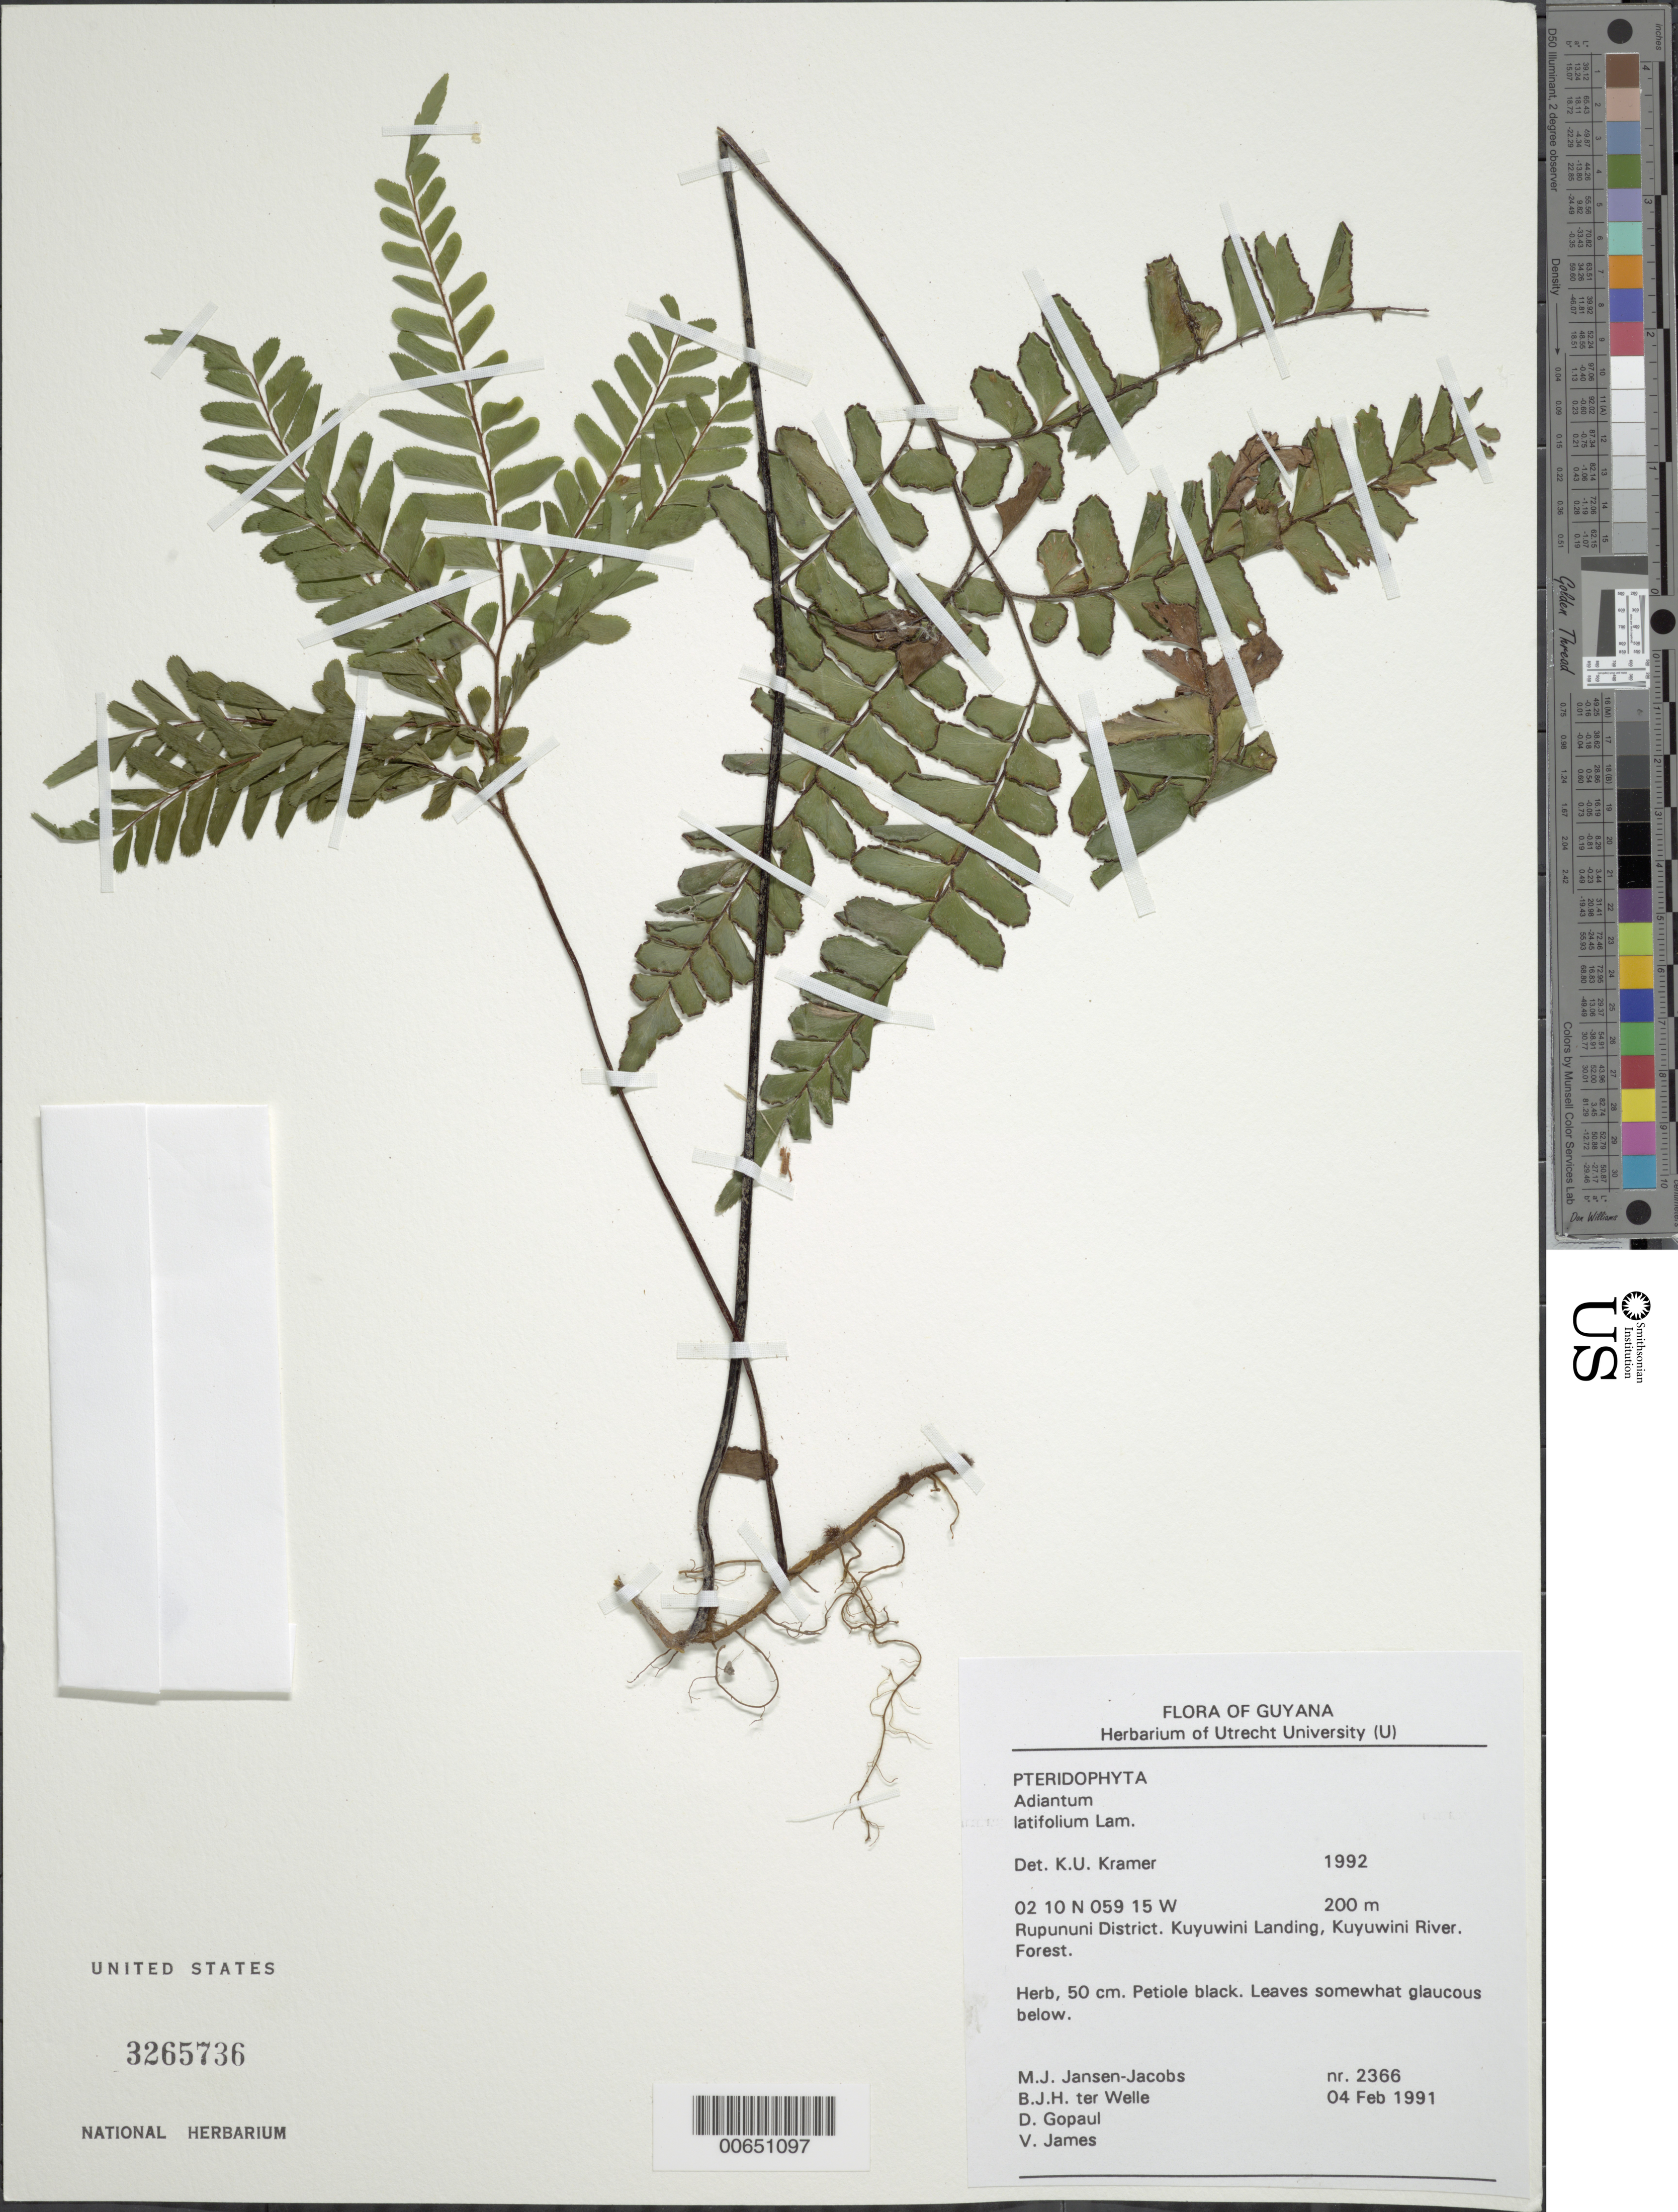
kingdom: Plantae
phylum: Tracheophyta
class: Polypodiopsida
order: Polypodiales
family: Pteridaceae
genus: Adiantum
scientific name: Adiantum latifolium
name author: Lam.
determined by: Kramer, K. U.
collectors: M. J. Jansen-Jacobs, B. Welle, D. Gopaul & V. James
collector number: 2366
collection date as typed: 4-Feb-91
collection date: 1991-02-04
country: Guyana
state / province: U. Takutu-U. Essequibo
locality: Kuyuwini Landing, Kuyuwini River, Rupununi District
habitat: Forest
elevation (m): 200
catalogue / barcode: US 3265736